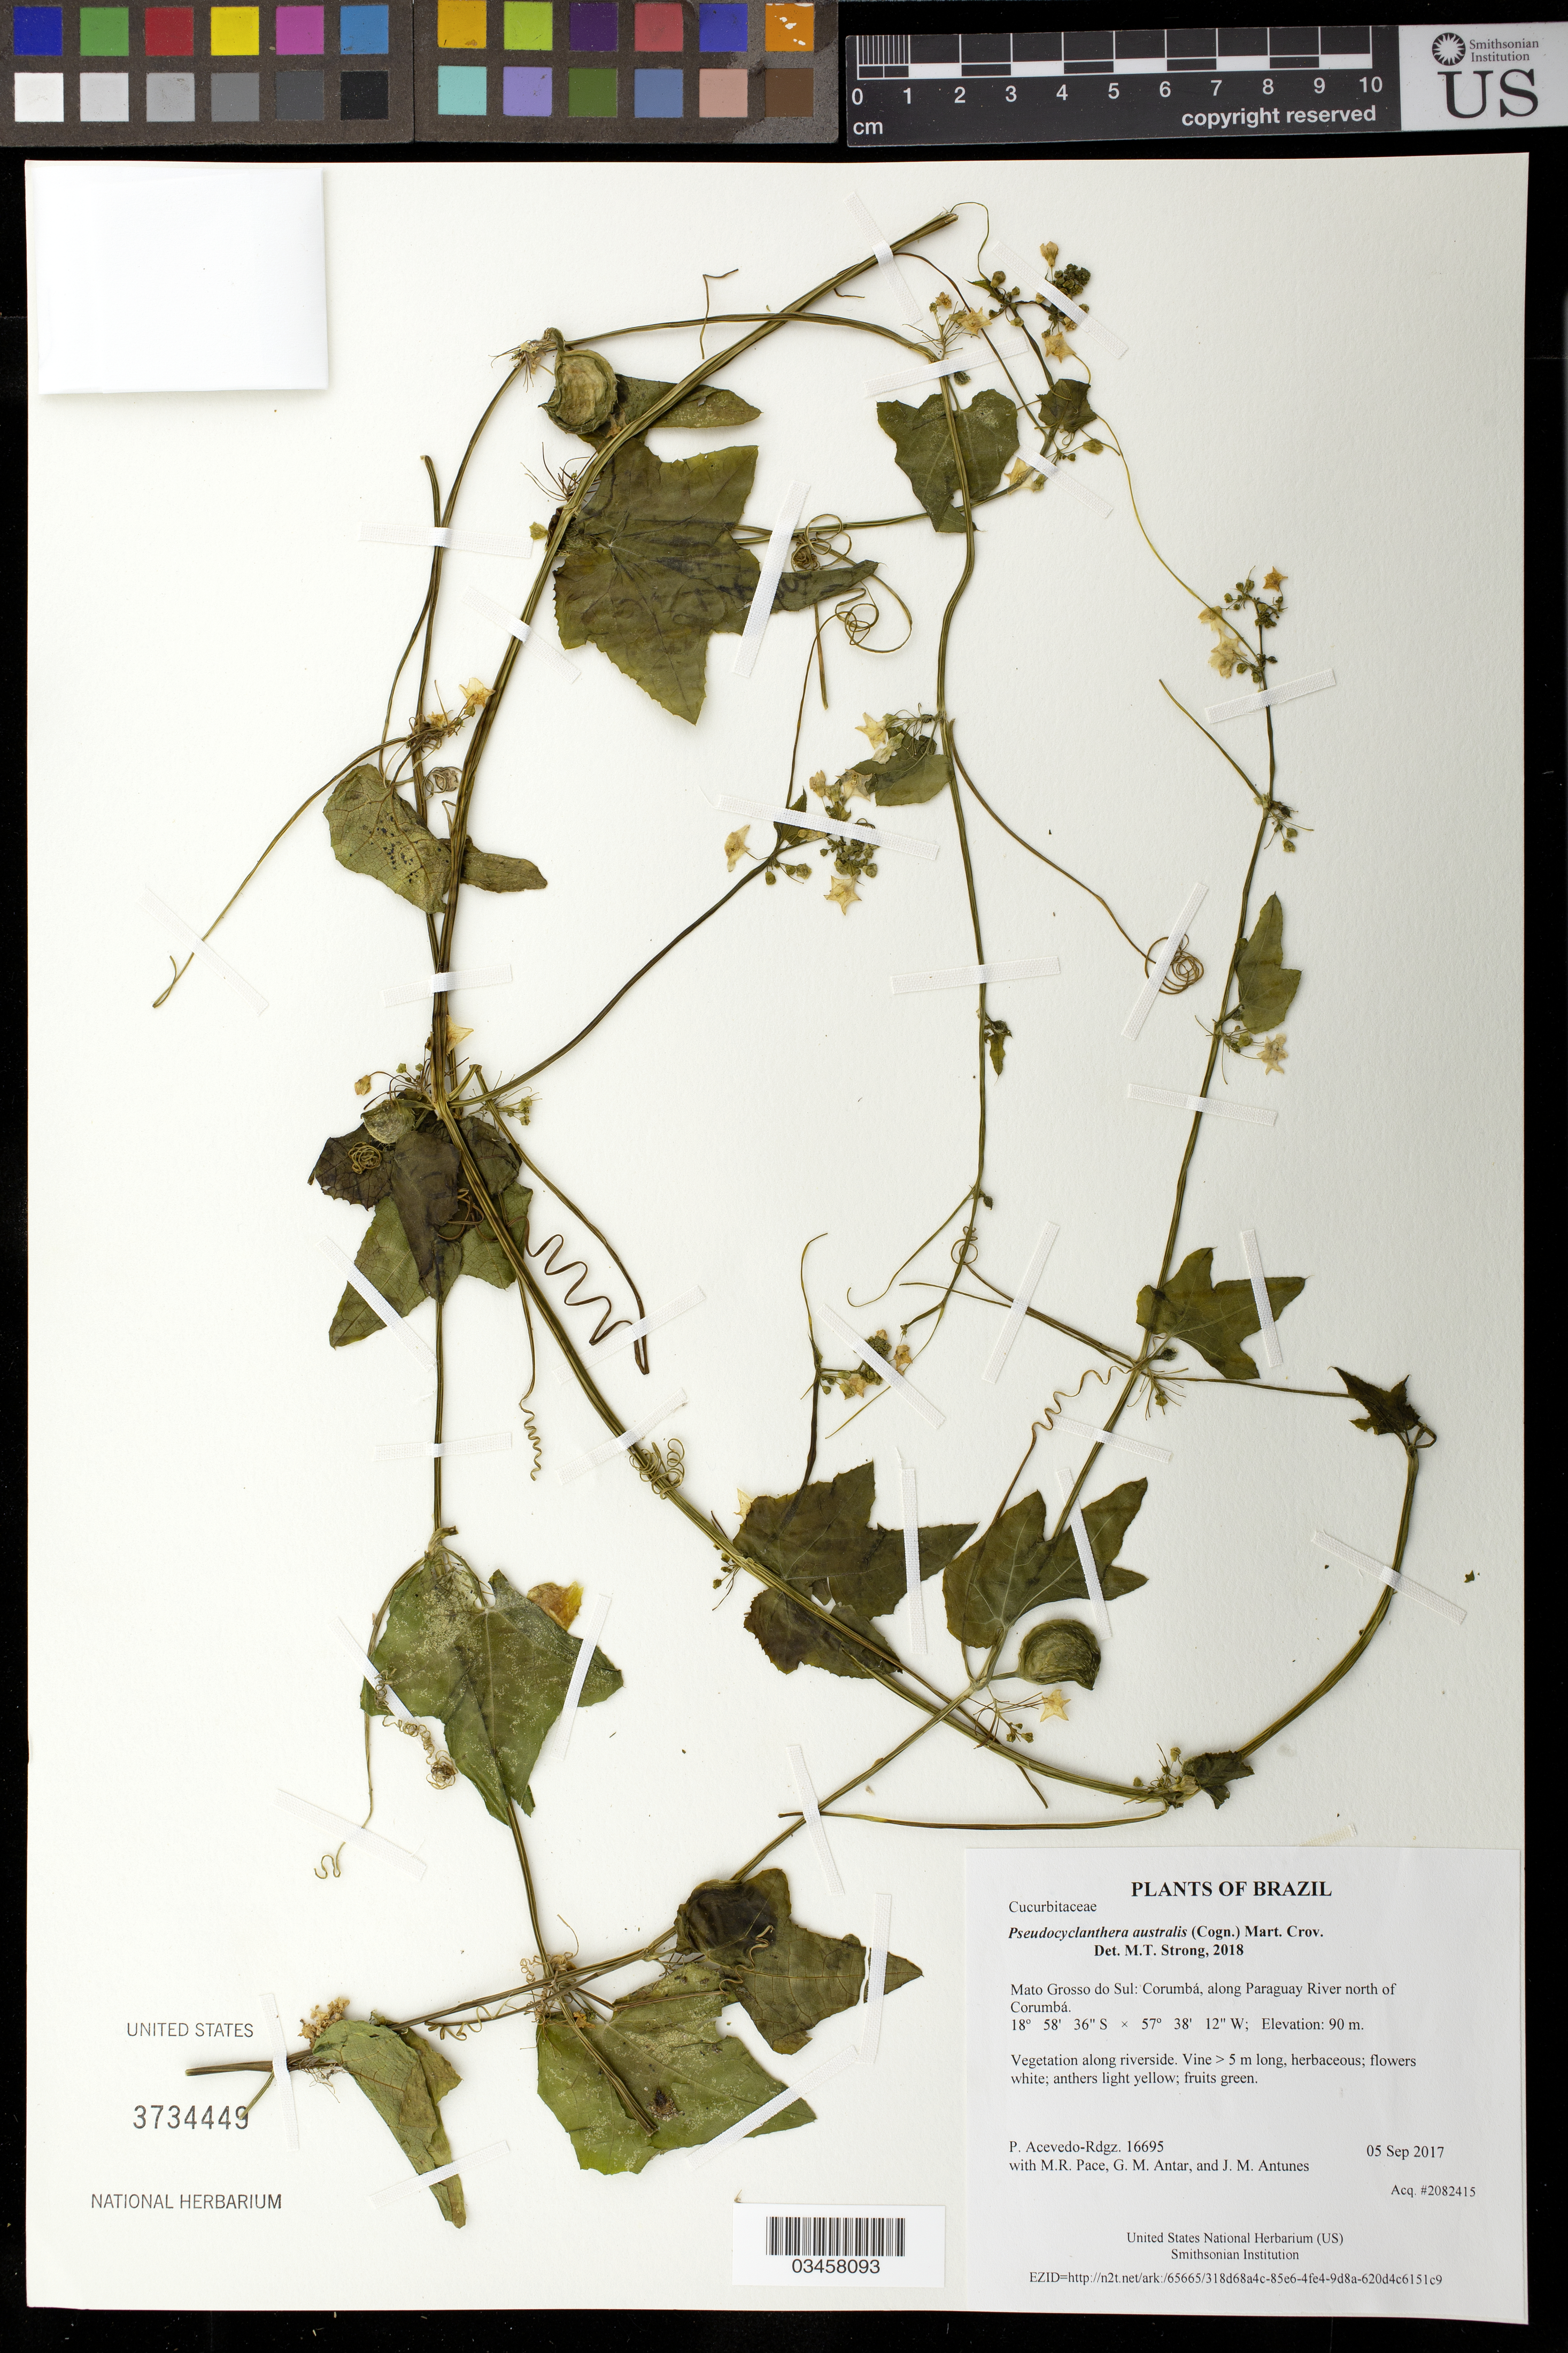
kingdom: Plantae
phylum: Tracheophyta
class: Magnoliopsida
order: Cucurbitales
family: Cucurbitaceae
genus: Cyclanthera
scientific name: Cyclanthera australis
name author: (Cogn.) Cogn.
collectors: P. Acevedo-Rodr., M. R. Pace, G. M. Antar & J. M. Antunes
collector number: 16695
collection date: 2017-09-05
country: Brazil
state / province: Mato Grosso do Sul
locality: Corumbá, along Paraguay River north of Corumbá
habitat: Vegetation along riverside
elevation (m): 90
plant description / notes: US, NY, MO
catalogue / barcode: US 3734449